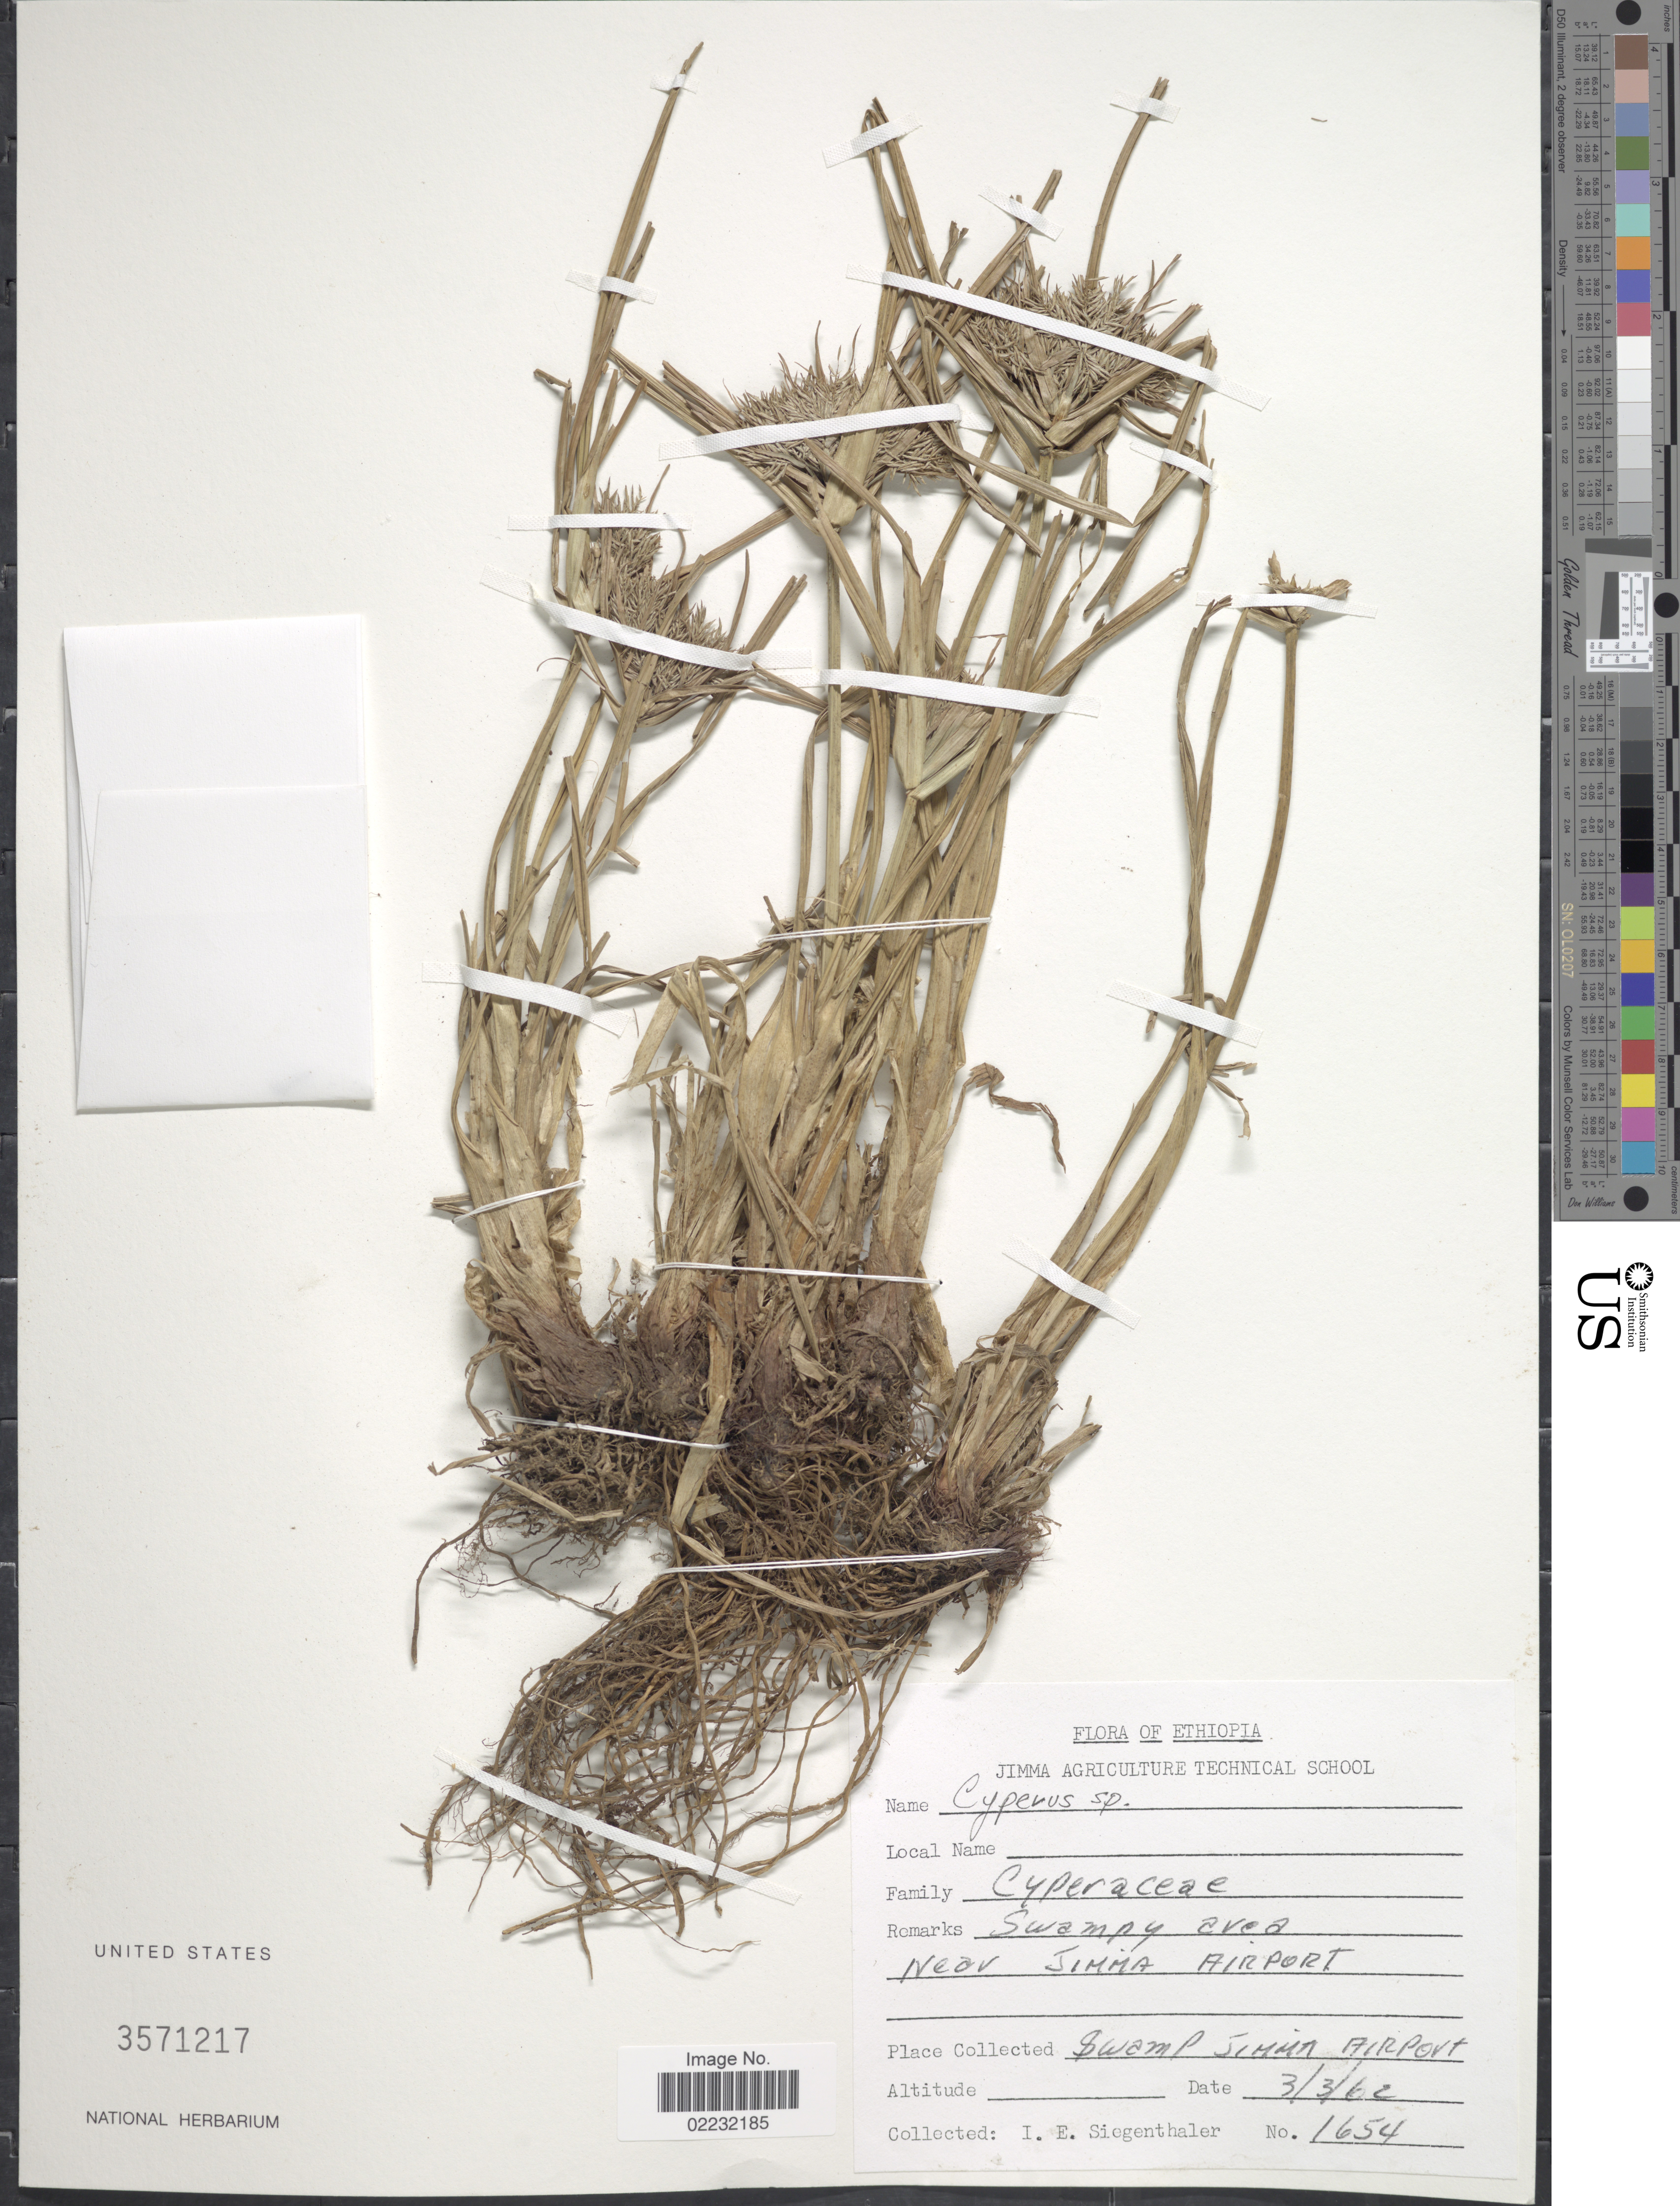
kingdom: Plantae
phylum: Tracheophyta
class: Liliopsida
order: Poales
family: Cyperaceae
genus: Cyperus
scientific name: Cyperus sp.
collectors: I. Siegenthaler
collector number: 1654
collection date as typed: Transcribed d/m/y: 3/3/62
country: Ethiopia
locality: Swampy area near Jimma Airport, Swamp, swamp Jimma Airport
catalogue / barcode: US 3571217